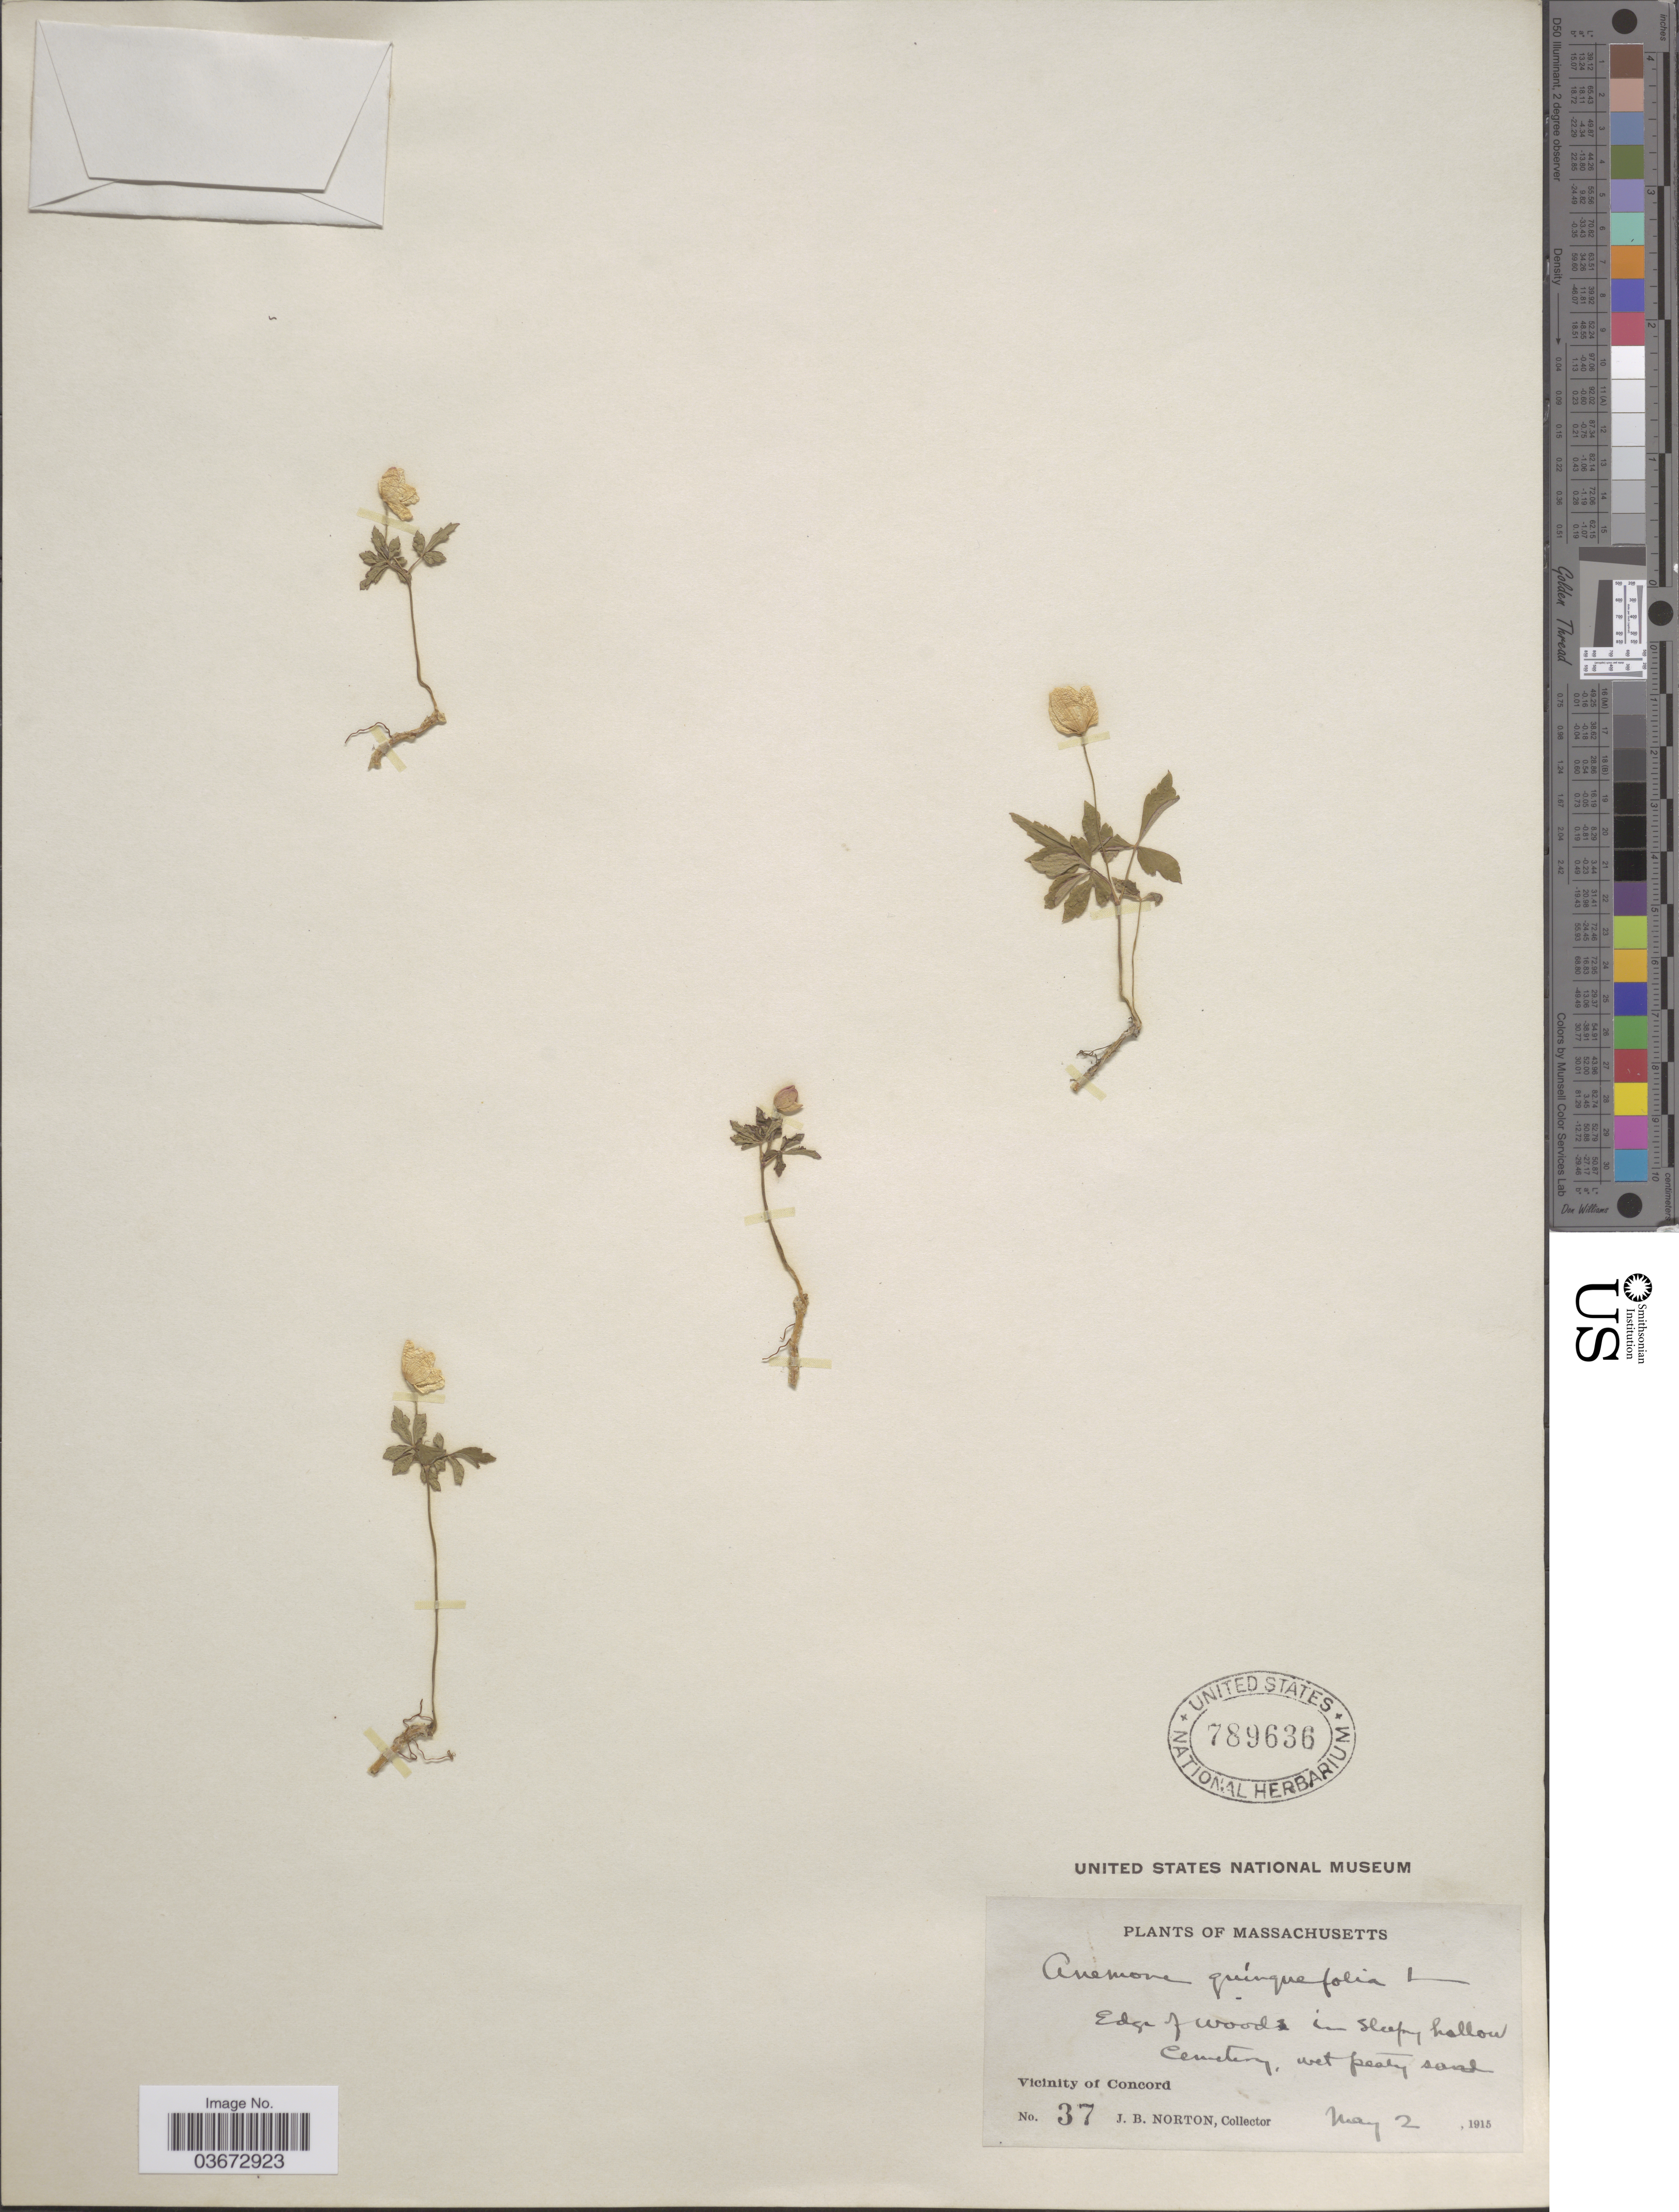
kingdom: Plantae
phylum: Tracheophyta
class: Magnoliopsida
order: Ranunculales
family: Ranunculaceae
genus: Anemone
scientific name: Anemone quinquefolia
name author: L.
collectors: J. B. Norton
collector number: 37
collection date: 1915-05-02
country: United States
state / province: Massachusetts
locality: Edge of woods on slope, hallow Cemetery. Vicinity of Concord.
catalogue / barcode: US 789636